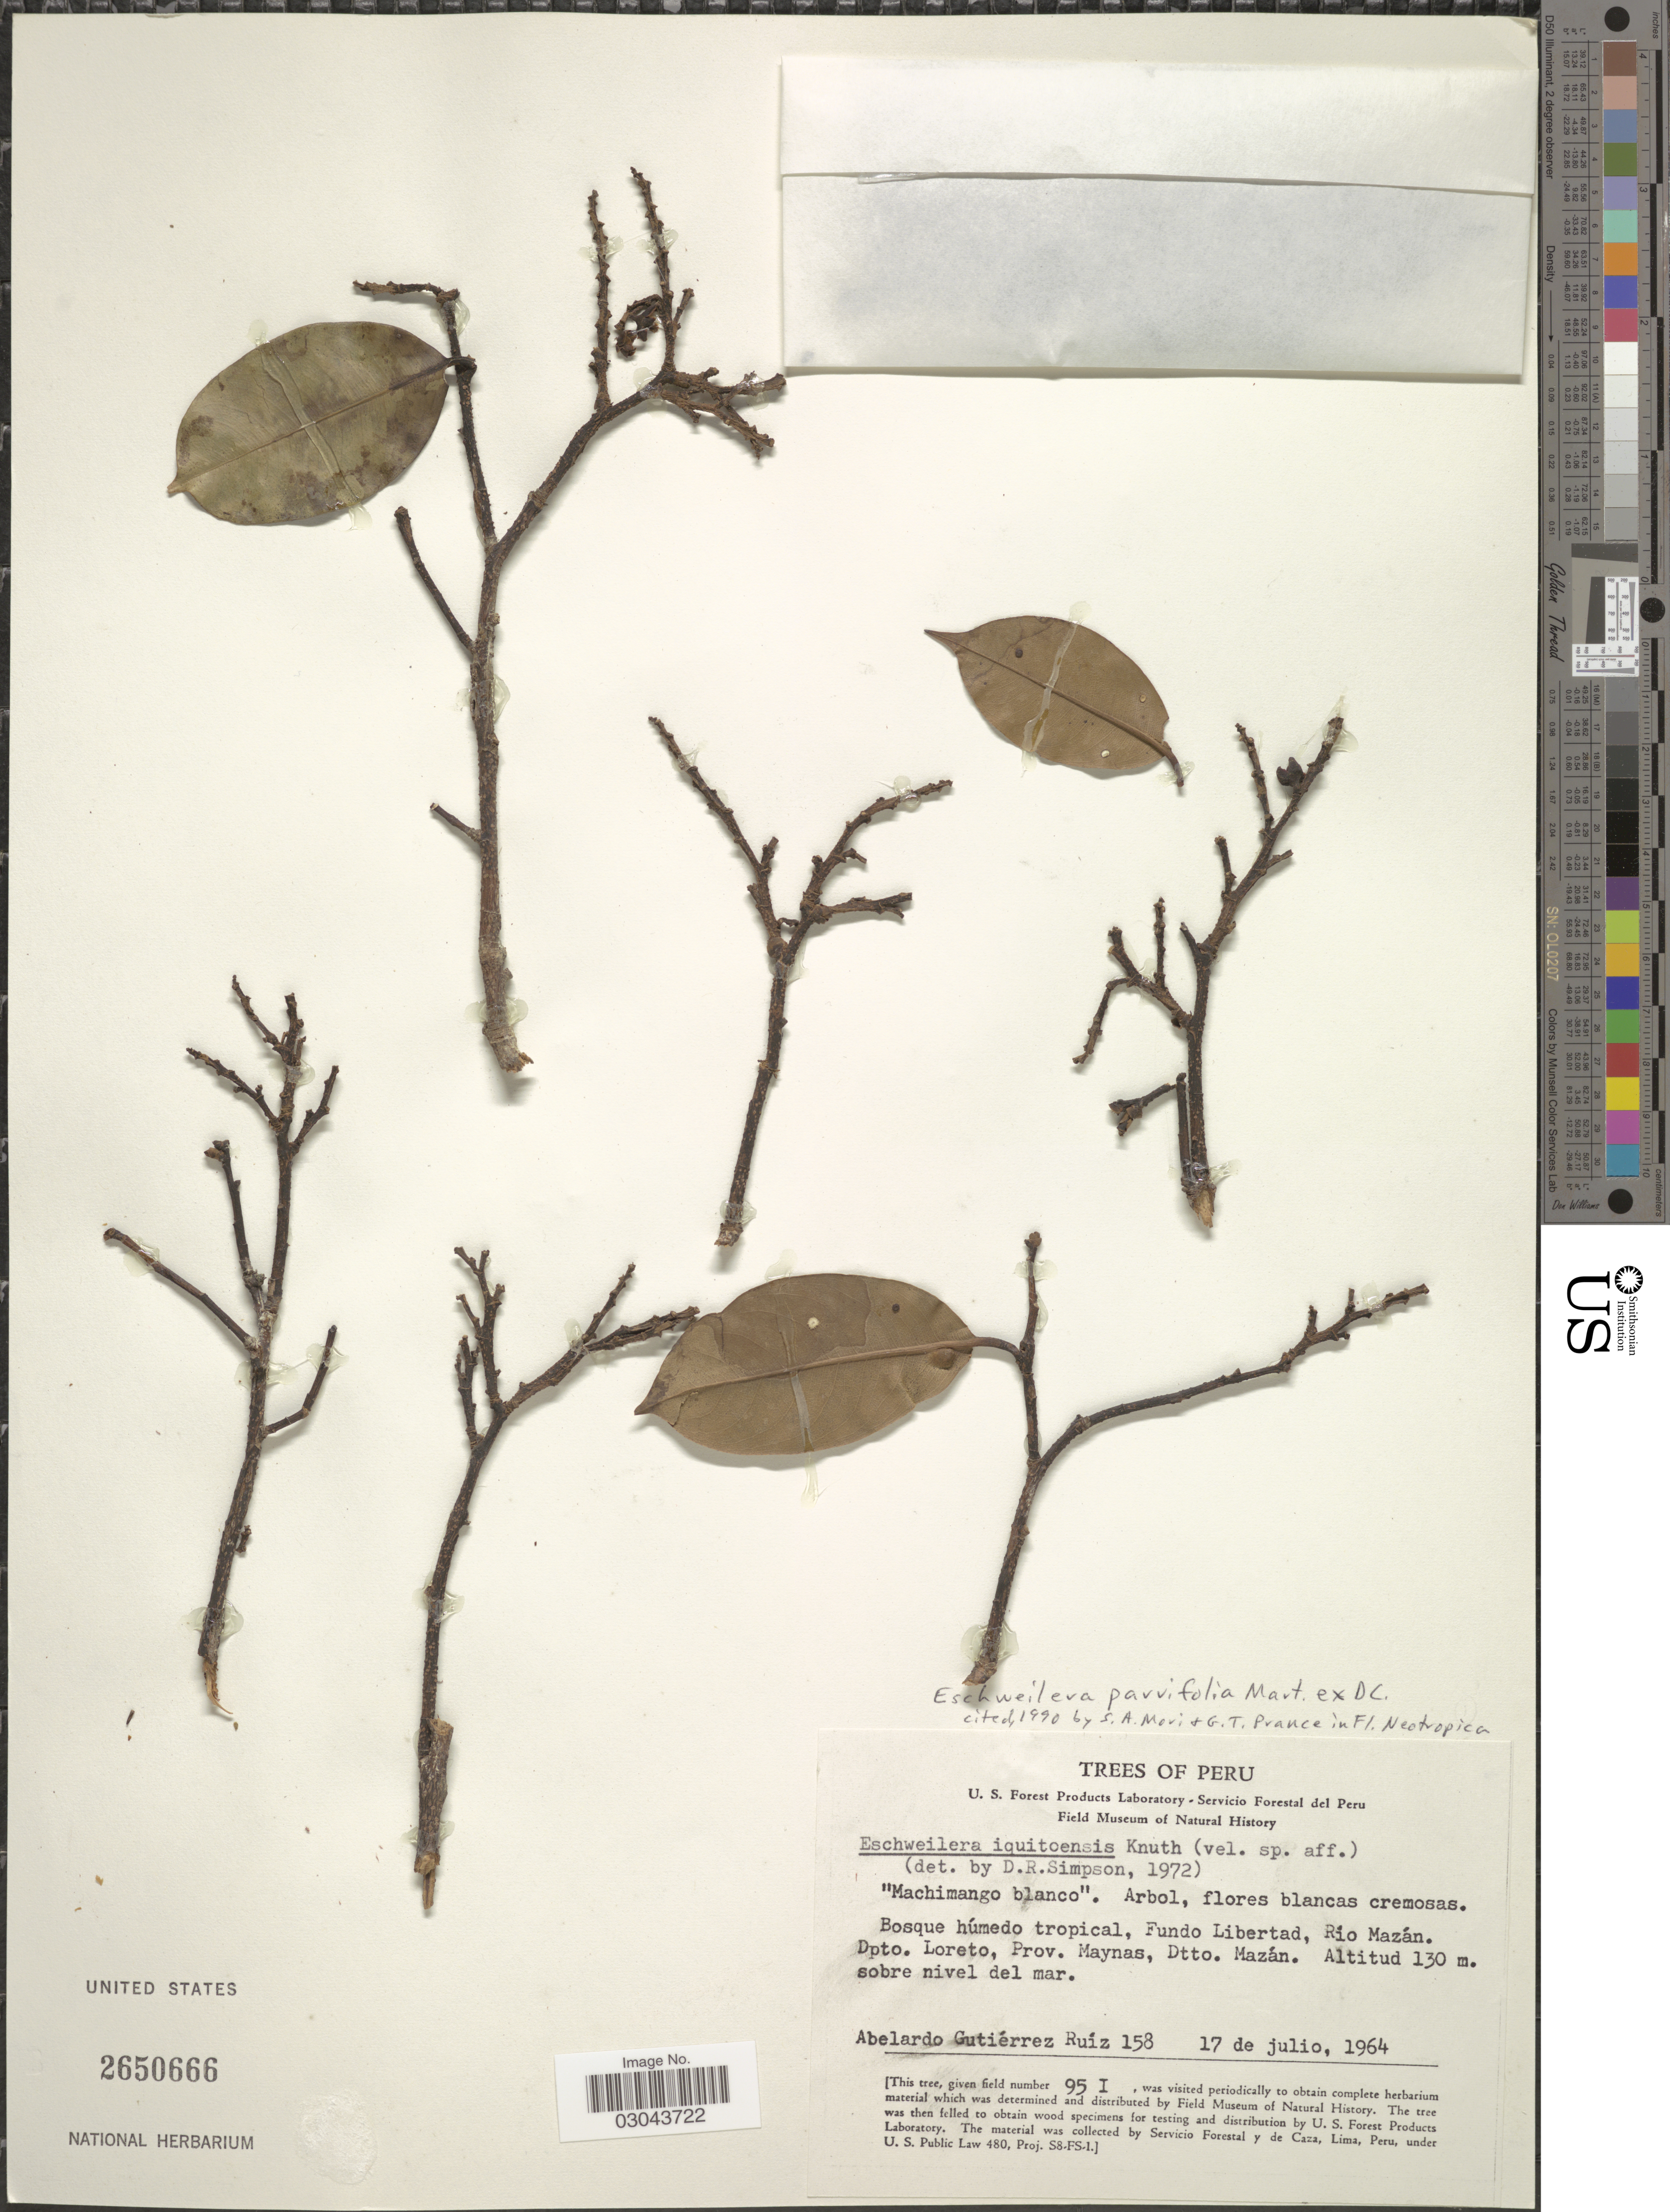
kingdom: Plantae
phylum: Tracheophyta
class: Magnoliopsida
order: Ericales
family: Lecythidaceae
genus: Eschweilera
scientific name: Eschweilera parviflora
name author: (Aubl.) Miers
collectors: A. Gutiérrez Ruíz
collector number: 158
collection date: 1964-07-17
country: Peru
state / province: Loreto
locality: Fundo Libertad, Río Mazán. Dpto. Loreto, Prov. Maynas, Dtto. Mazán.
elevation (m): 130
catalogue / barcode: US 2650666